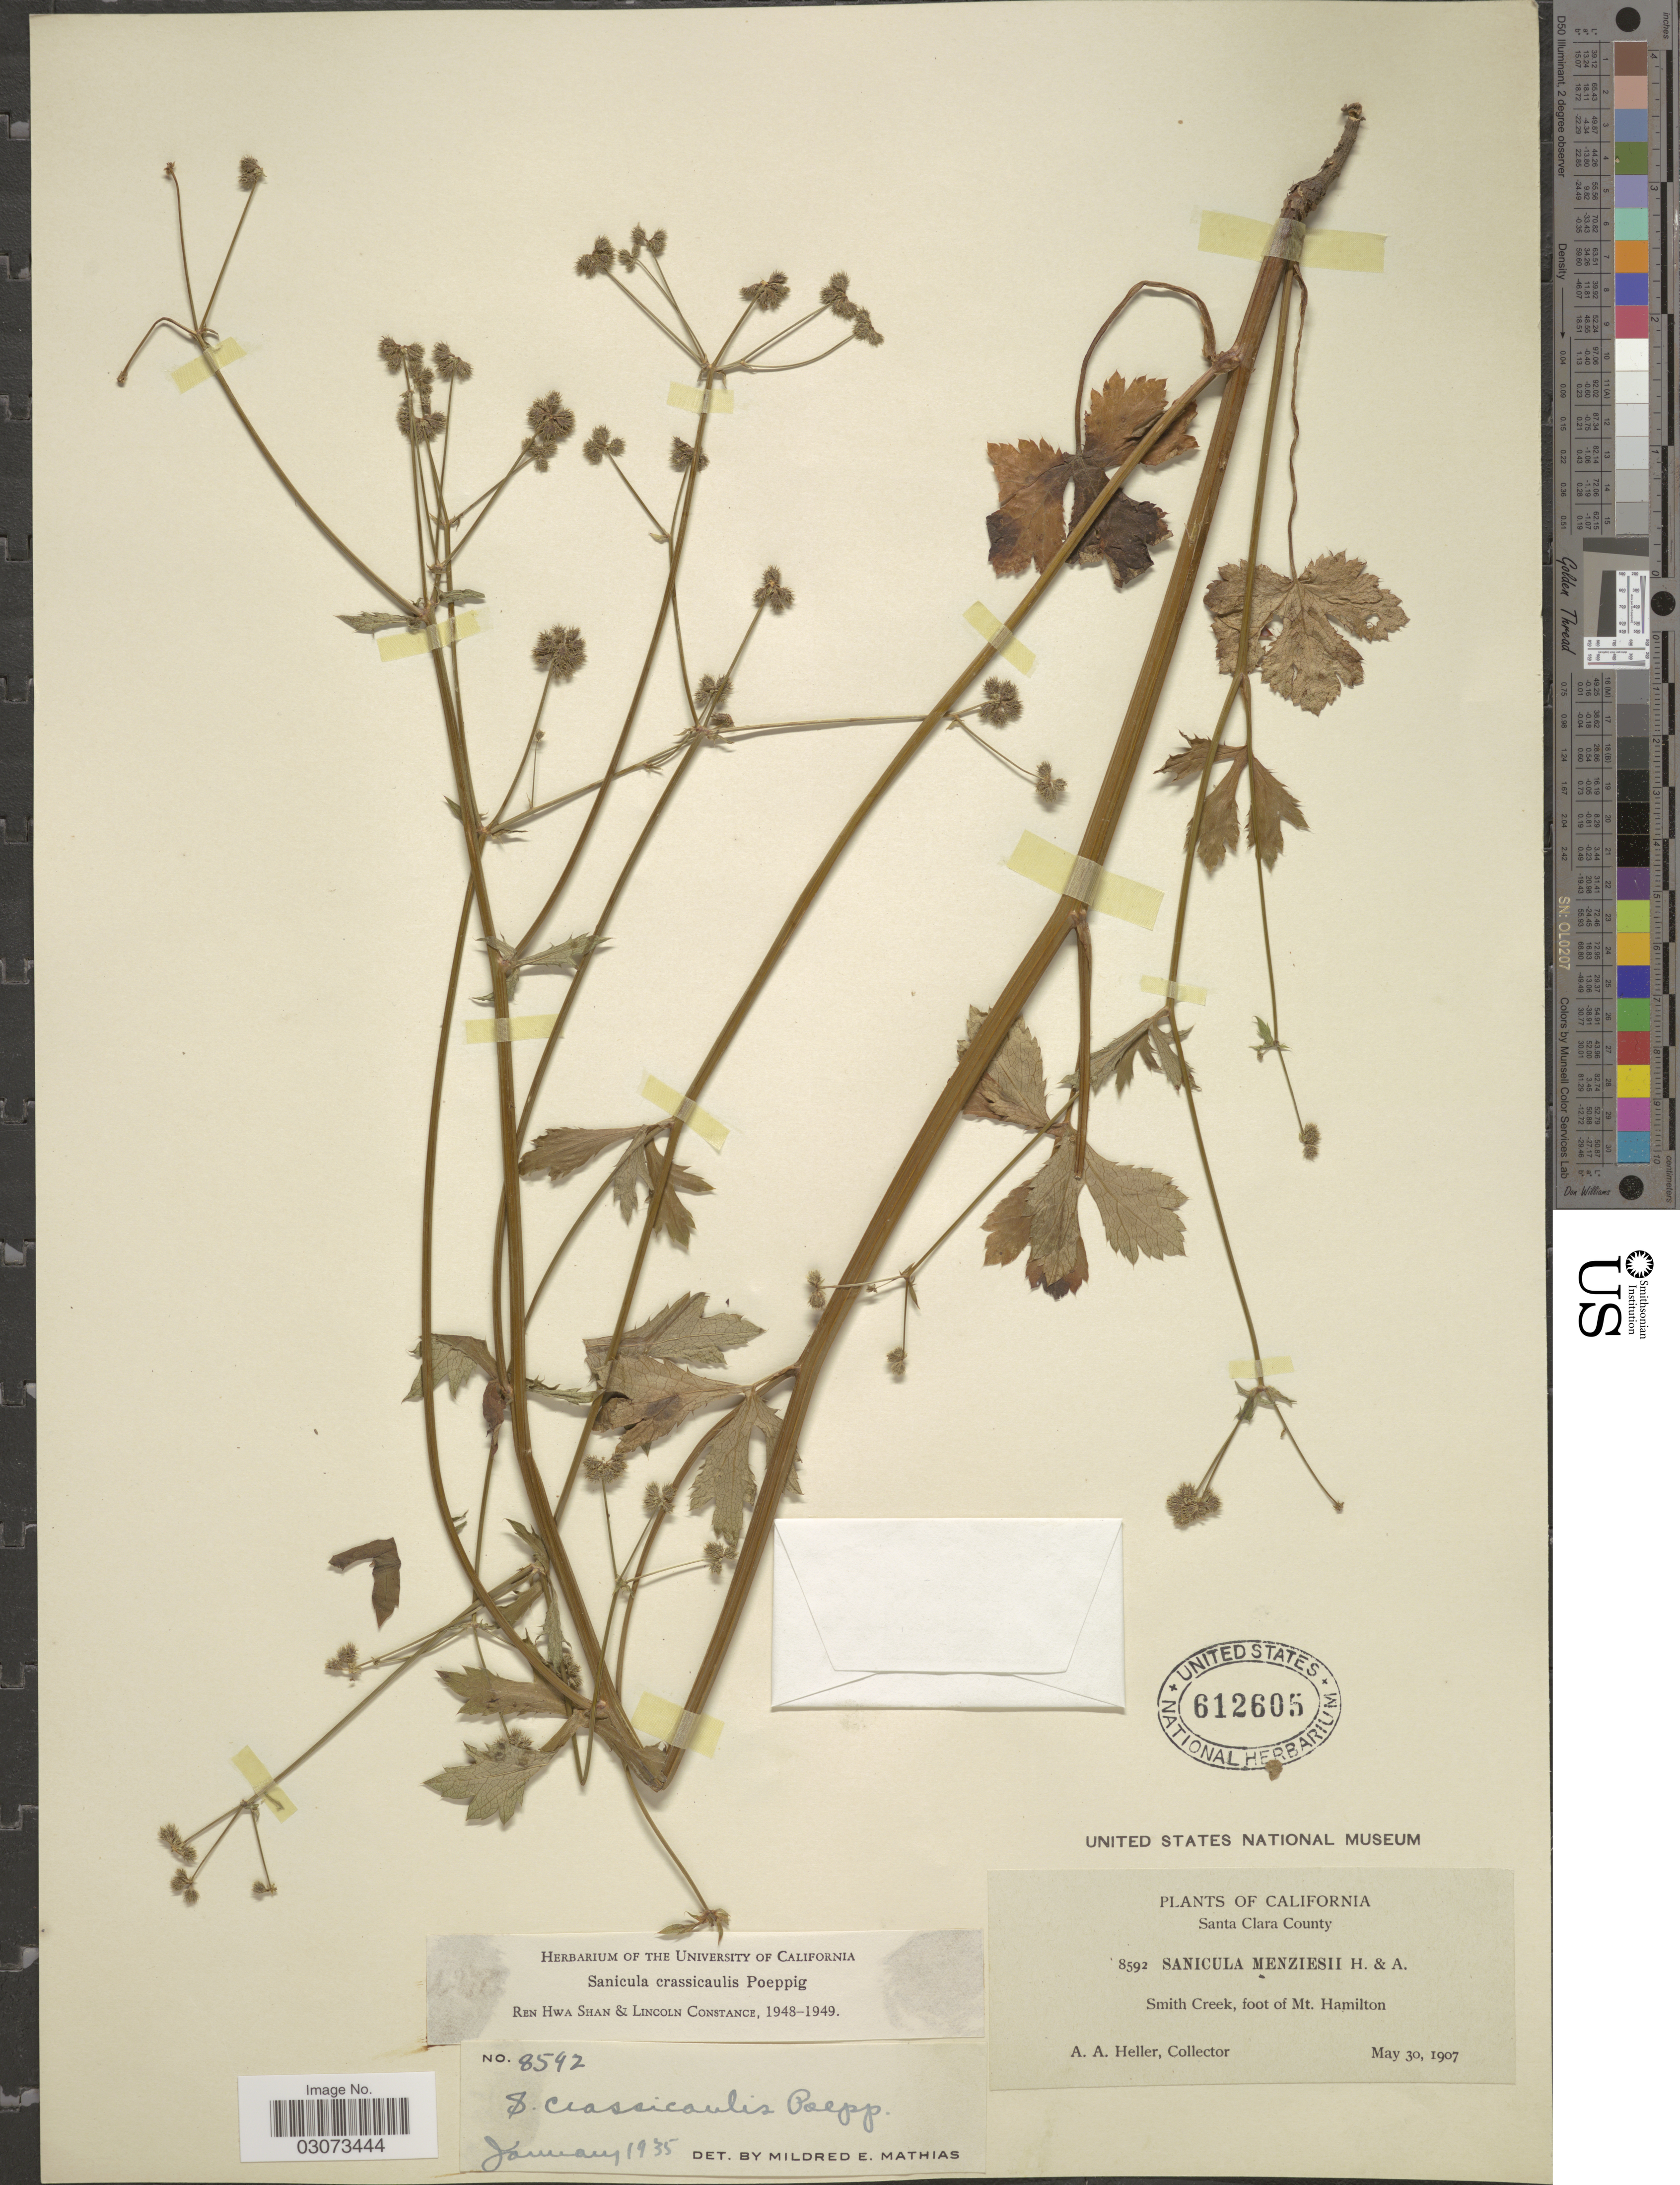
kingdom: Plantae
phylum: Tracheophyta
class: Magnoliopsida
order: Apiales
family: Apiaceae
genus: Sanicula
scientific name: Sanicula crassicaulis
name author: Poepp. ex DC.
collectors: A. A. Heller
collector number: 8592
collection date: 1907-05-30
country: United States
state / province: California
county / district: Santa Clara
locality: Santa Clara County. Smith Creek, foot of Mt. Hamilton.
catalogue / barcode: US 612605